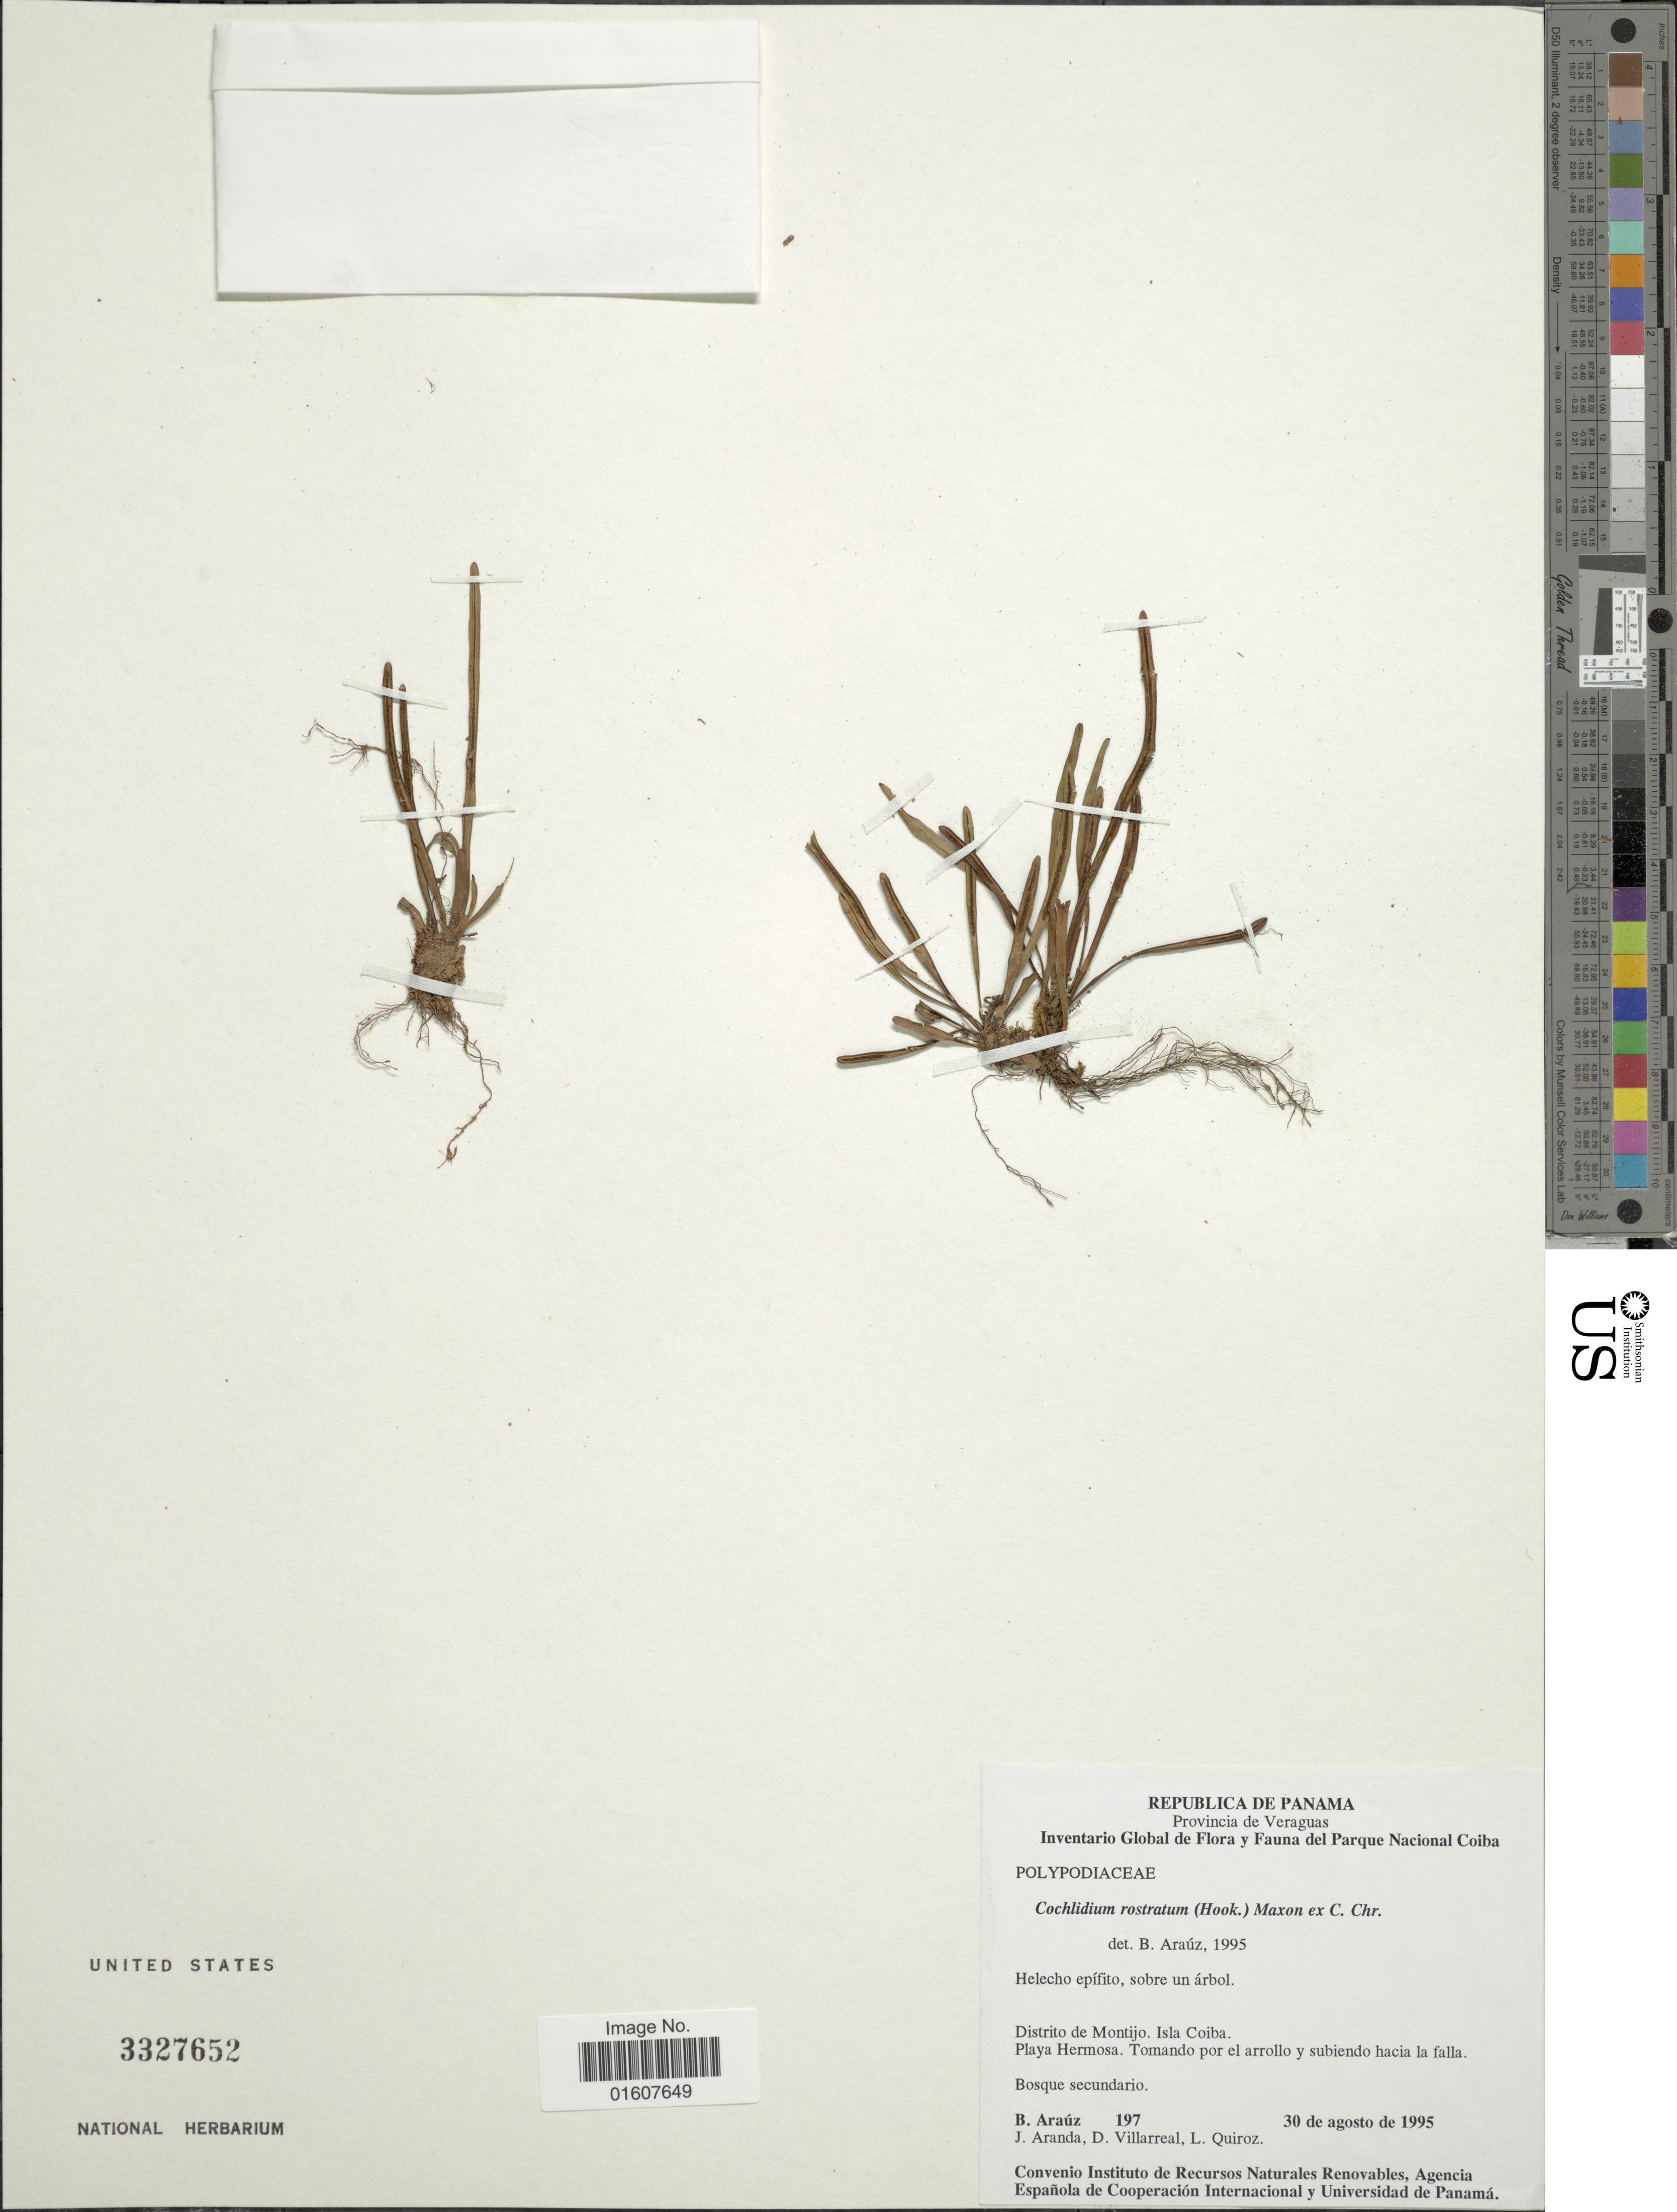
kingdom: Plantae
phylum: Tracheophyta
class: Polypodiopsida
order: Polypodiales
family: Polypodiaceae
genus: Cochlidium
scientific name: Cochlidium rostratum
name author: (Hook.) Maxon ex C. Chr.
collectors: B. Araúz, J. Aranda, D. Villarreal & L. Quiroz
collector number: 197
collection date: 1995-08-30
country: Panama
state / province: Veraguas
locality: Distrito de Montijo. Isla Coiba. Playa Hermosa. Tomando por el arrollo y subiendo hacia la falla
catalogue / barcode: US 3327652